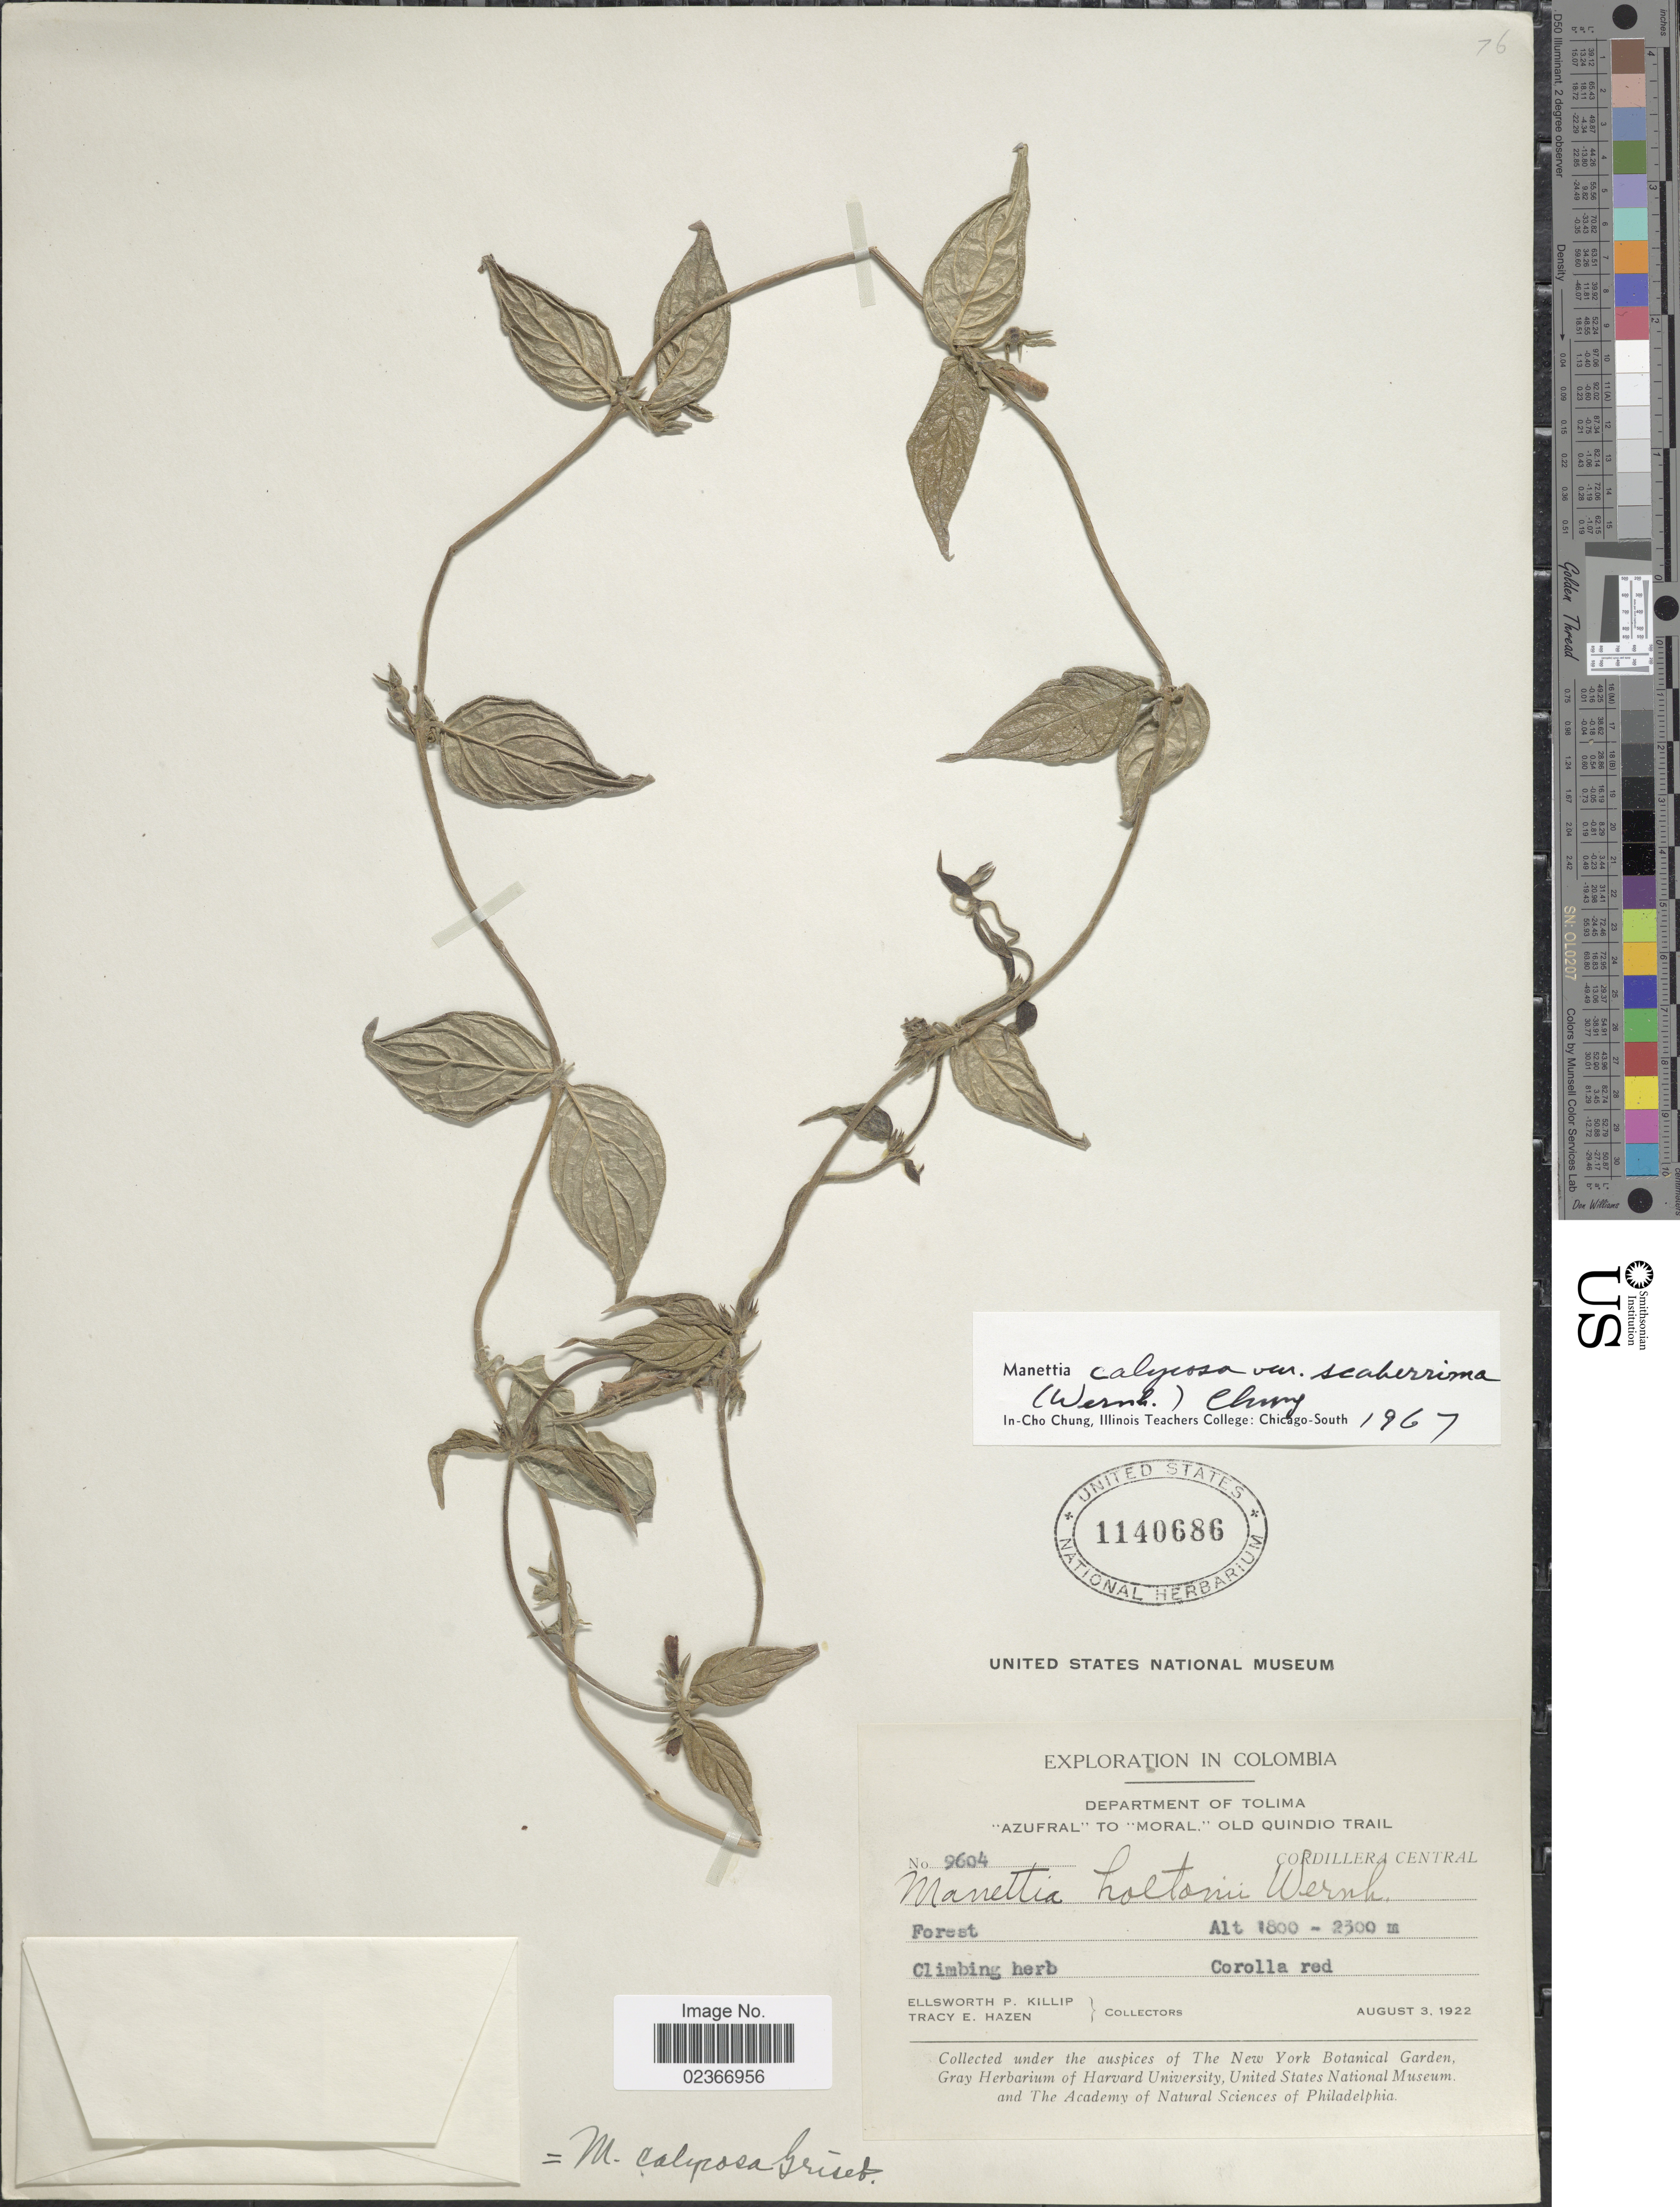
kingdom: Plantae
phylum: Tracheophyta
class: Magnoliopsida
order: Gentianales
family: Rubiaceae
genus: Manettia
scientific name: Manettia calycosa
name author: Griseb.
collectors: E. P. Killip & T. E. Hazen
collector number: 9604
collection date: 1922-08-03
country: Colombia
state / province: Tolima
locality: Department of Tolima. "Azufral" to "Moral, " old Quindio trail. Cordillera Central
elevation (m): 1800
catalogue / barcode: US 1140686